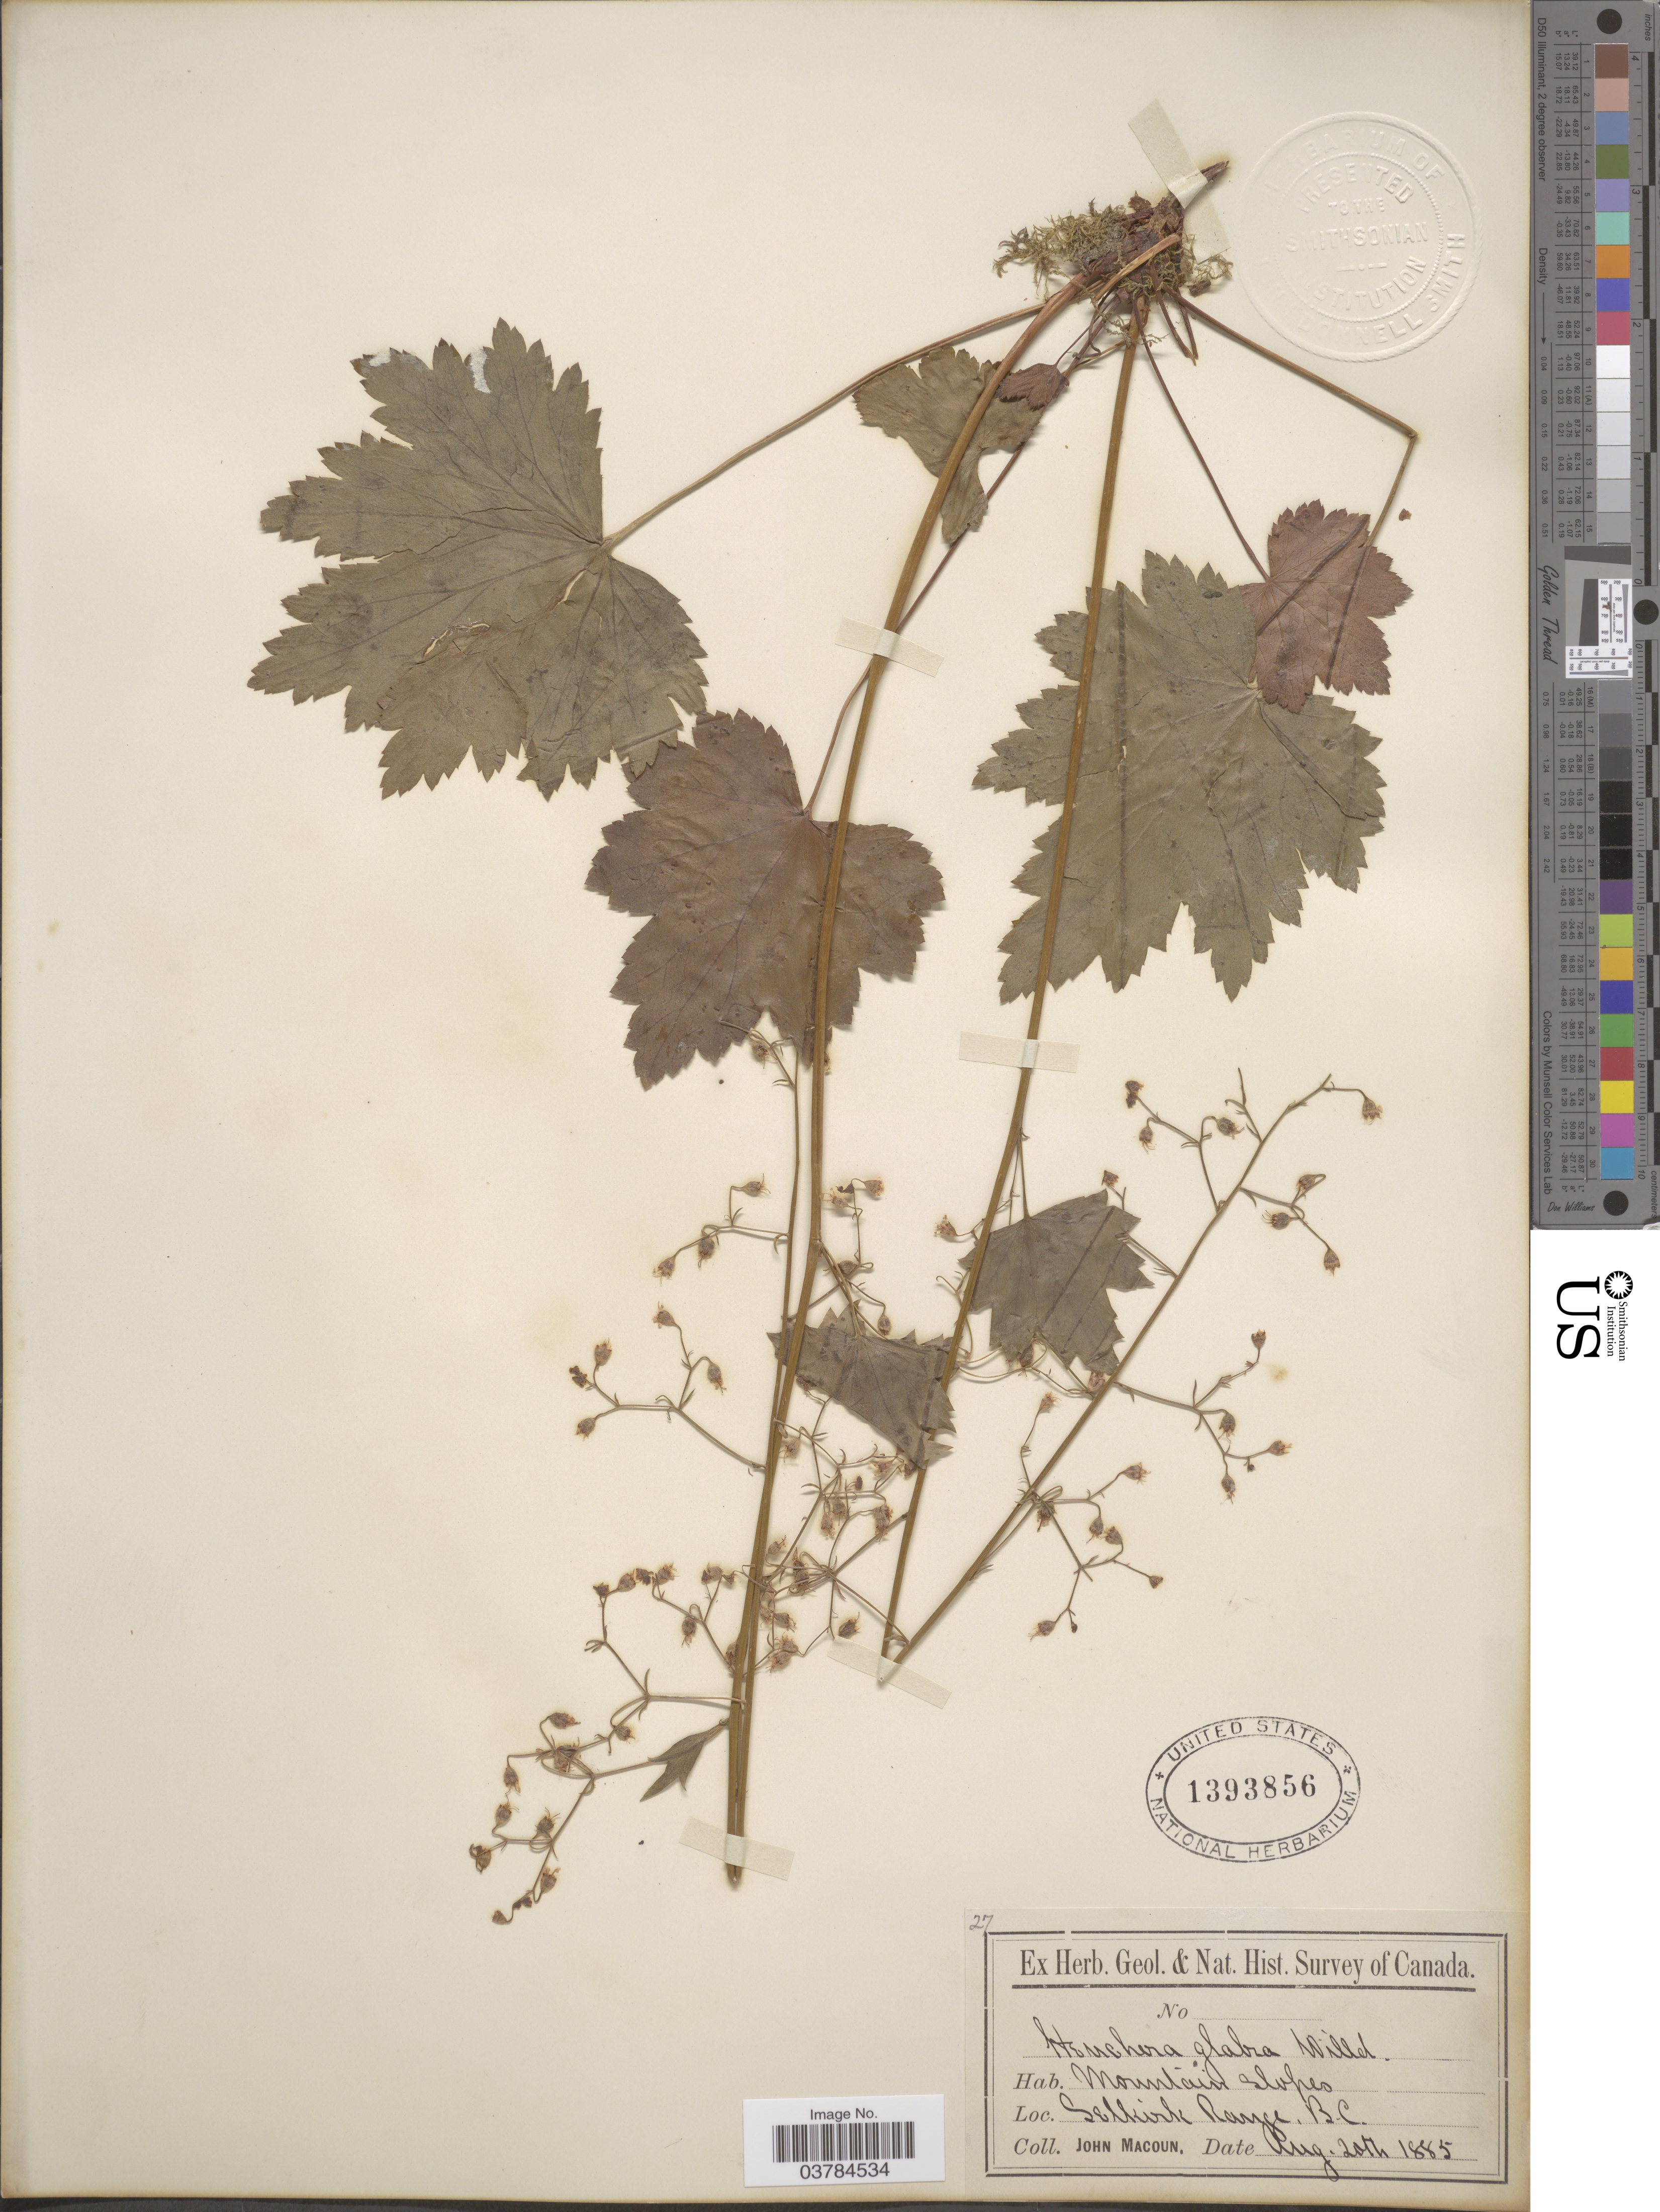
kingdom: Plantae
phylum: Tracheophyta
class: Magnoliopsida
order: Saxifragales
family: Saxifragaceae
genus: Heuchera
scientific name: Heuchera glabra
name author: Willd. ex Roem. & Schult.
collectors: J. Macoun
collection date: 1885-08-20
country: Canada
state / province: British Columbia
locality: Geol. & Nat. Hist. Survey of Canada. Mountain slopes. Selkirk Range, B.C.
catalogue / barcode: US 1393856